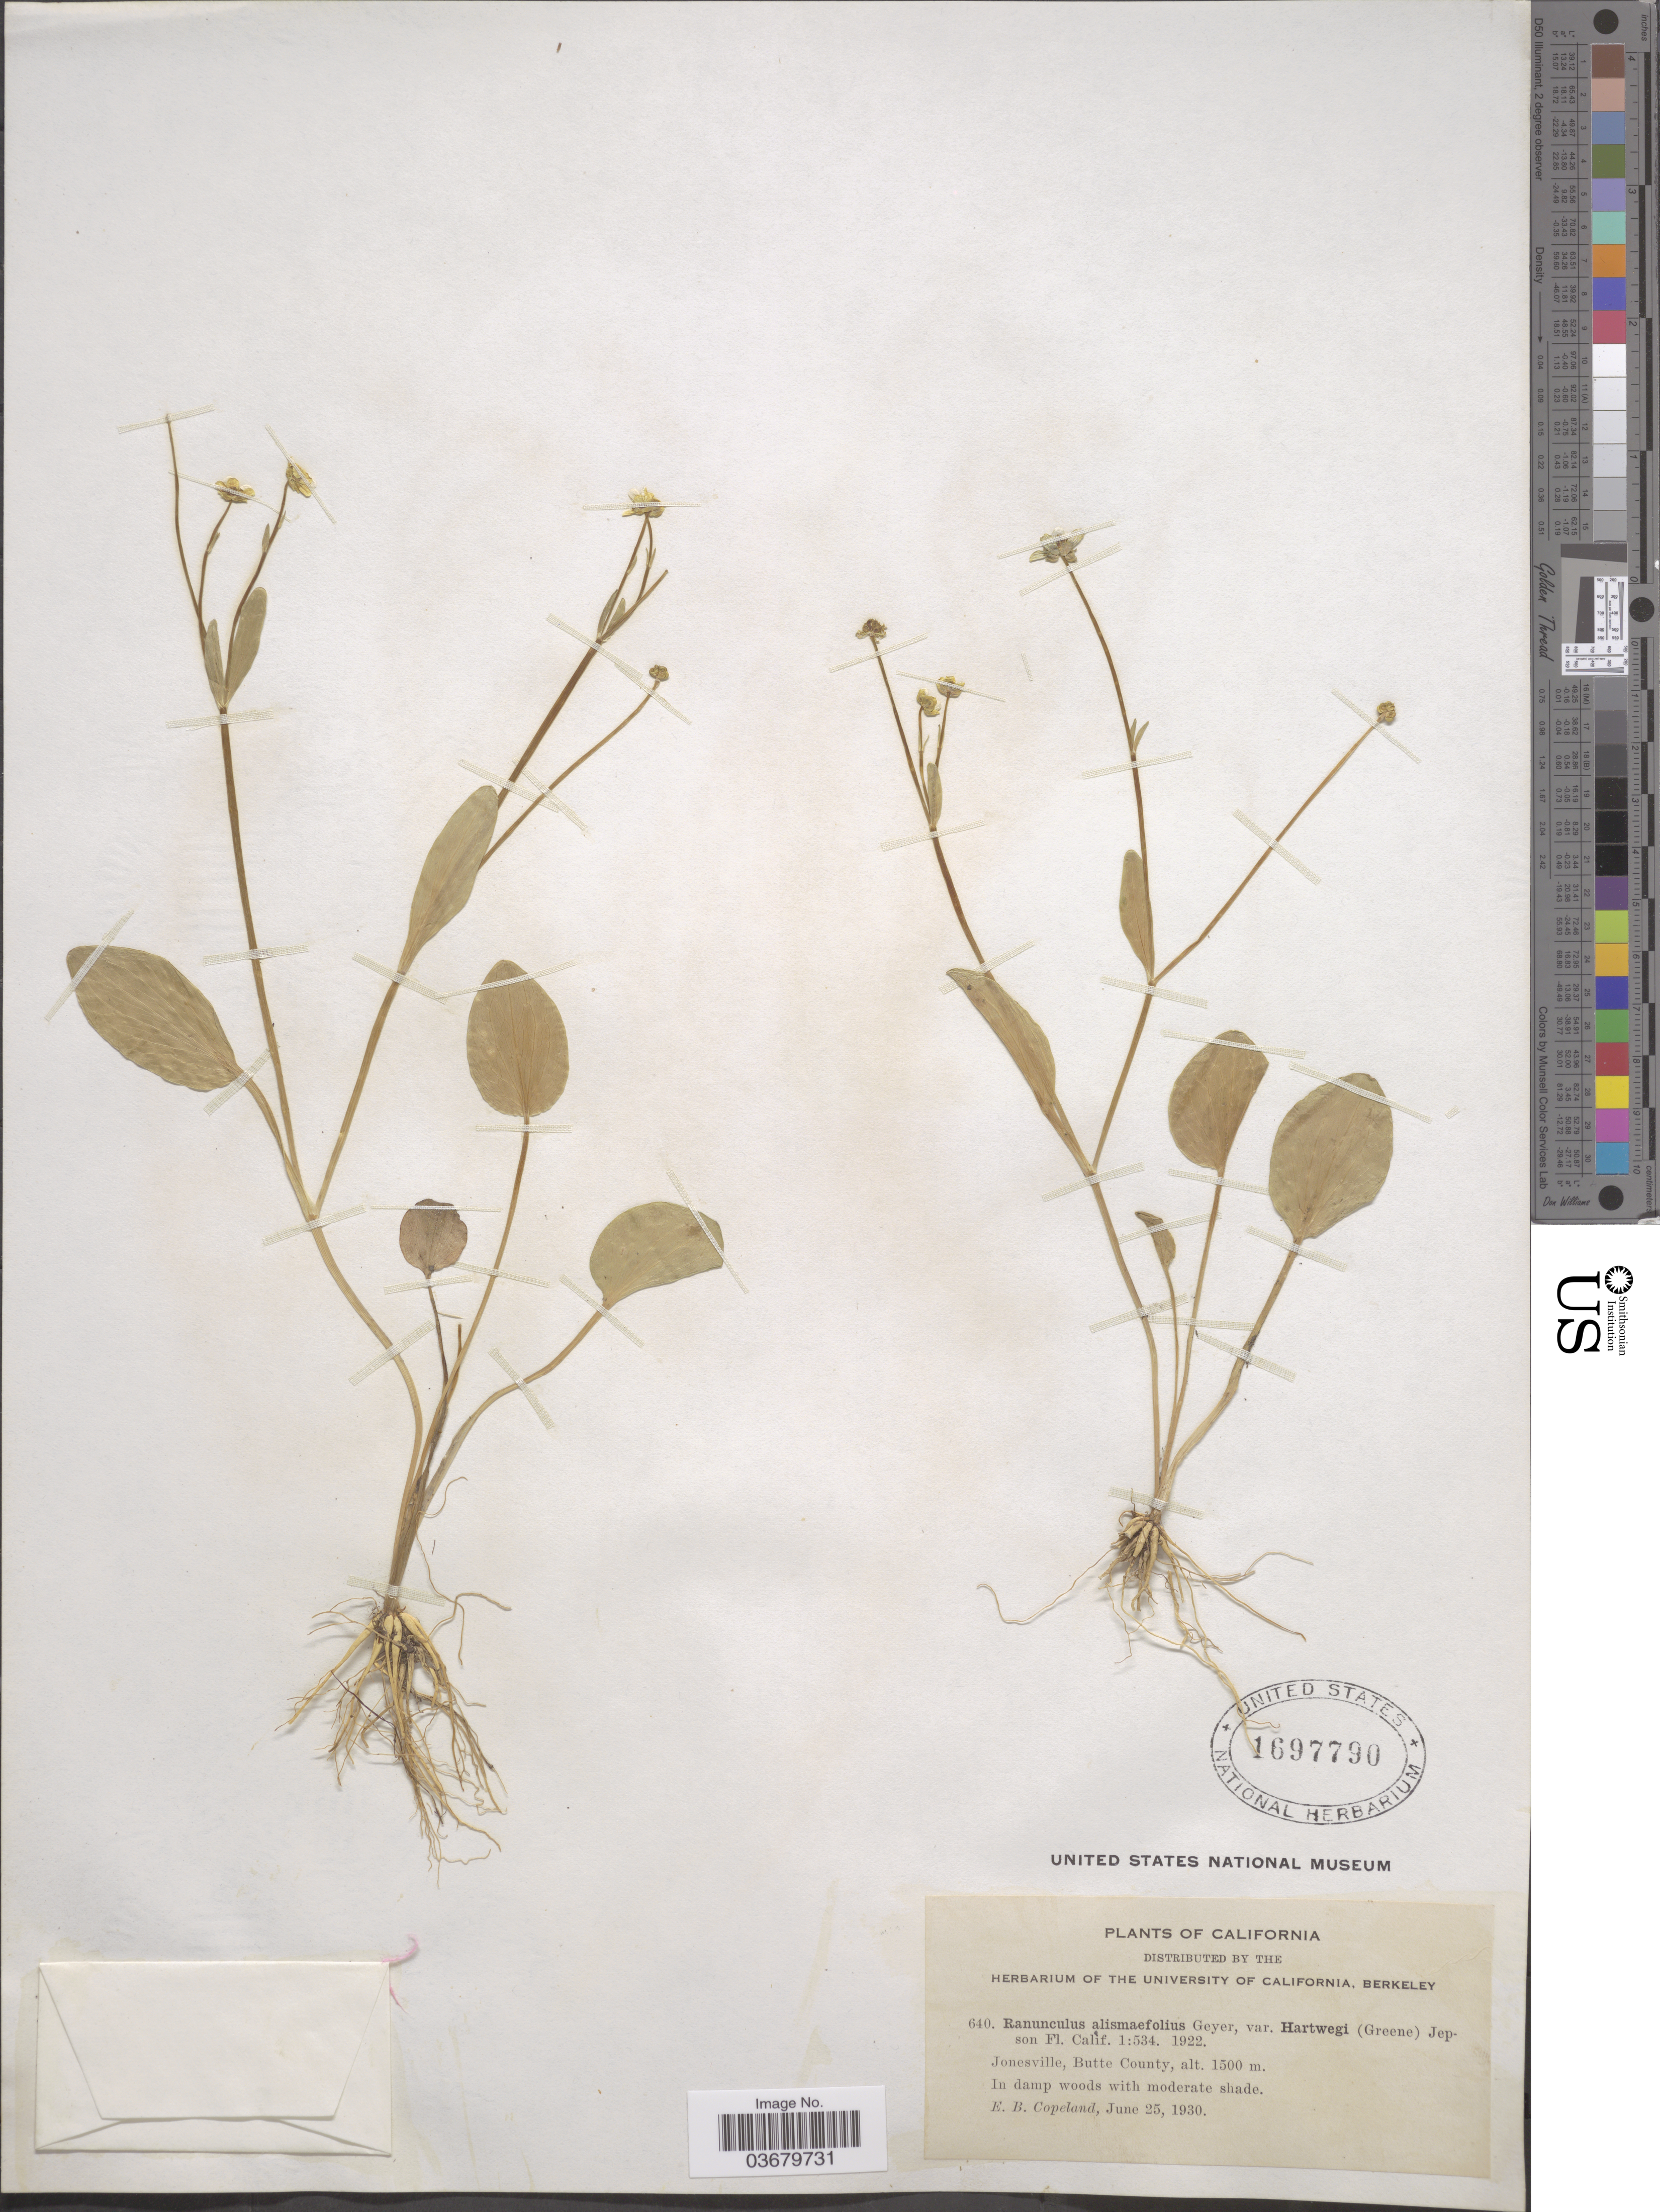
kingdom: Plantae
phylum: Tracheophyta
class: Magnoliopsida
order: Ranunculales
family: Ranunculaceae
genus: Ranunculus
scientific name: Ranunculus alismifolius var. hartwegii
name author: (Greene) Jeps.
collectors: E. B. Copeland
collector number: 640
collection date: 1930-06-25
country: United States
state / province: California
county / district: Butte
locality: Jonesville, Butte County.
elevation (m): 1500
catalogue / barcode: US 1697790